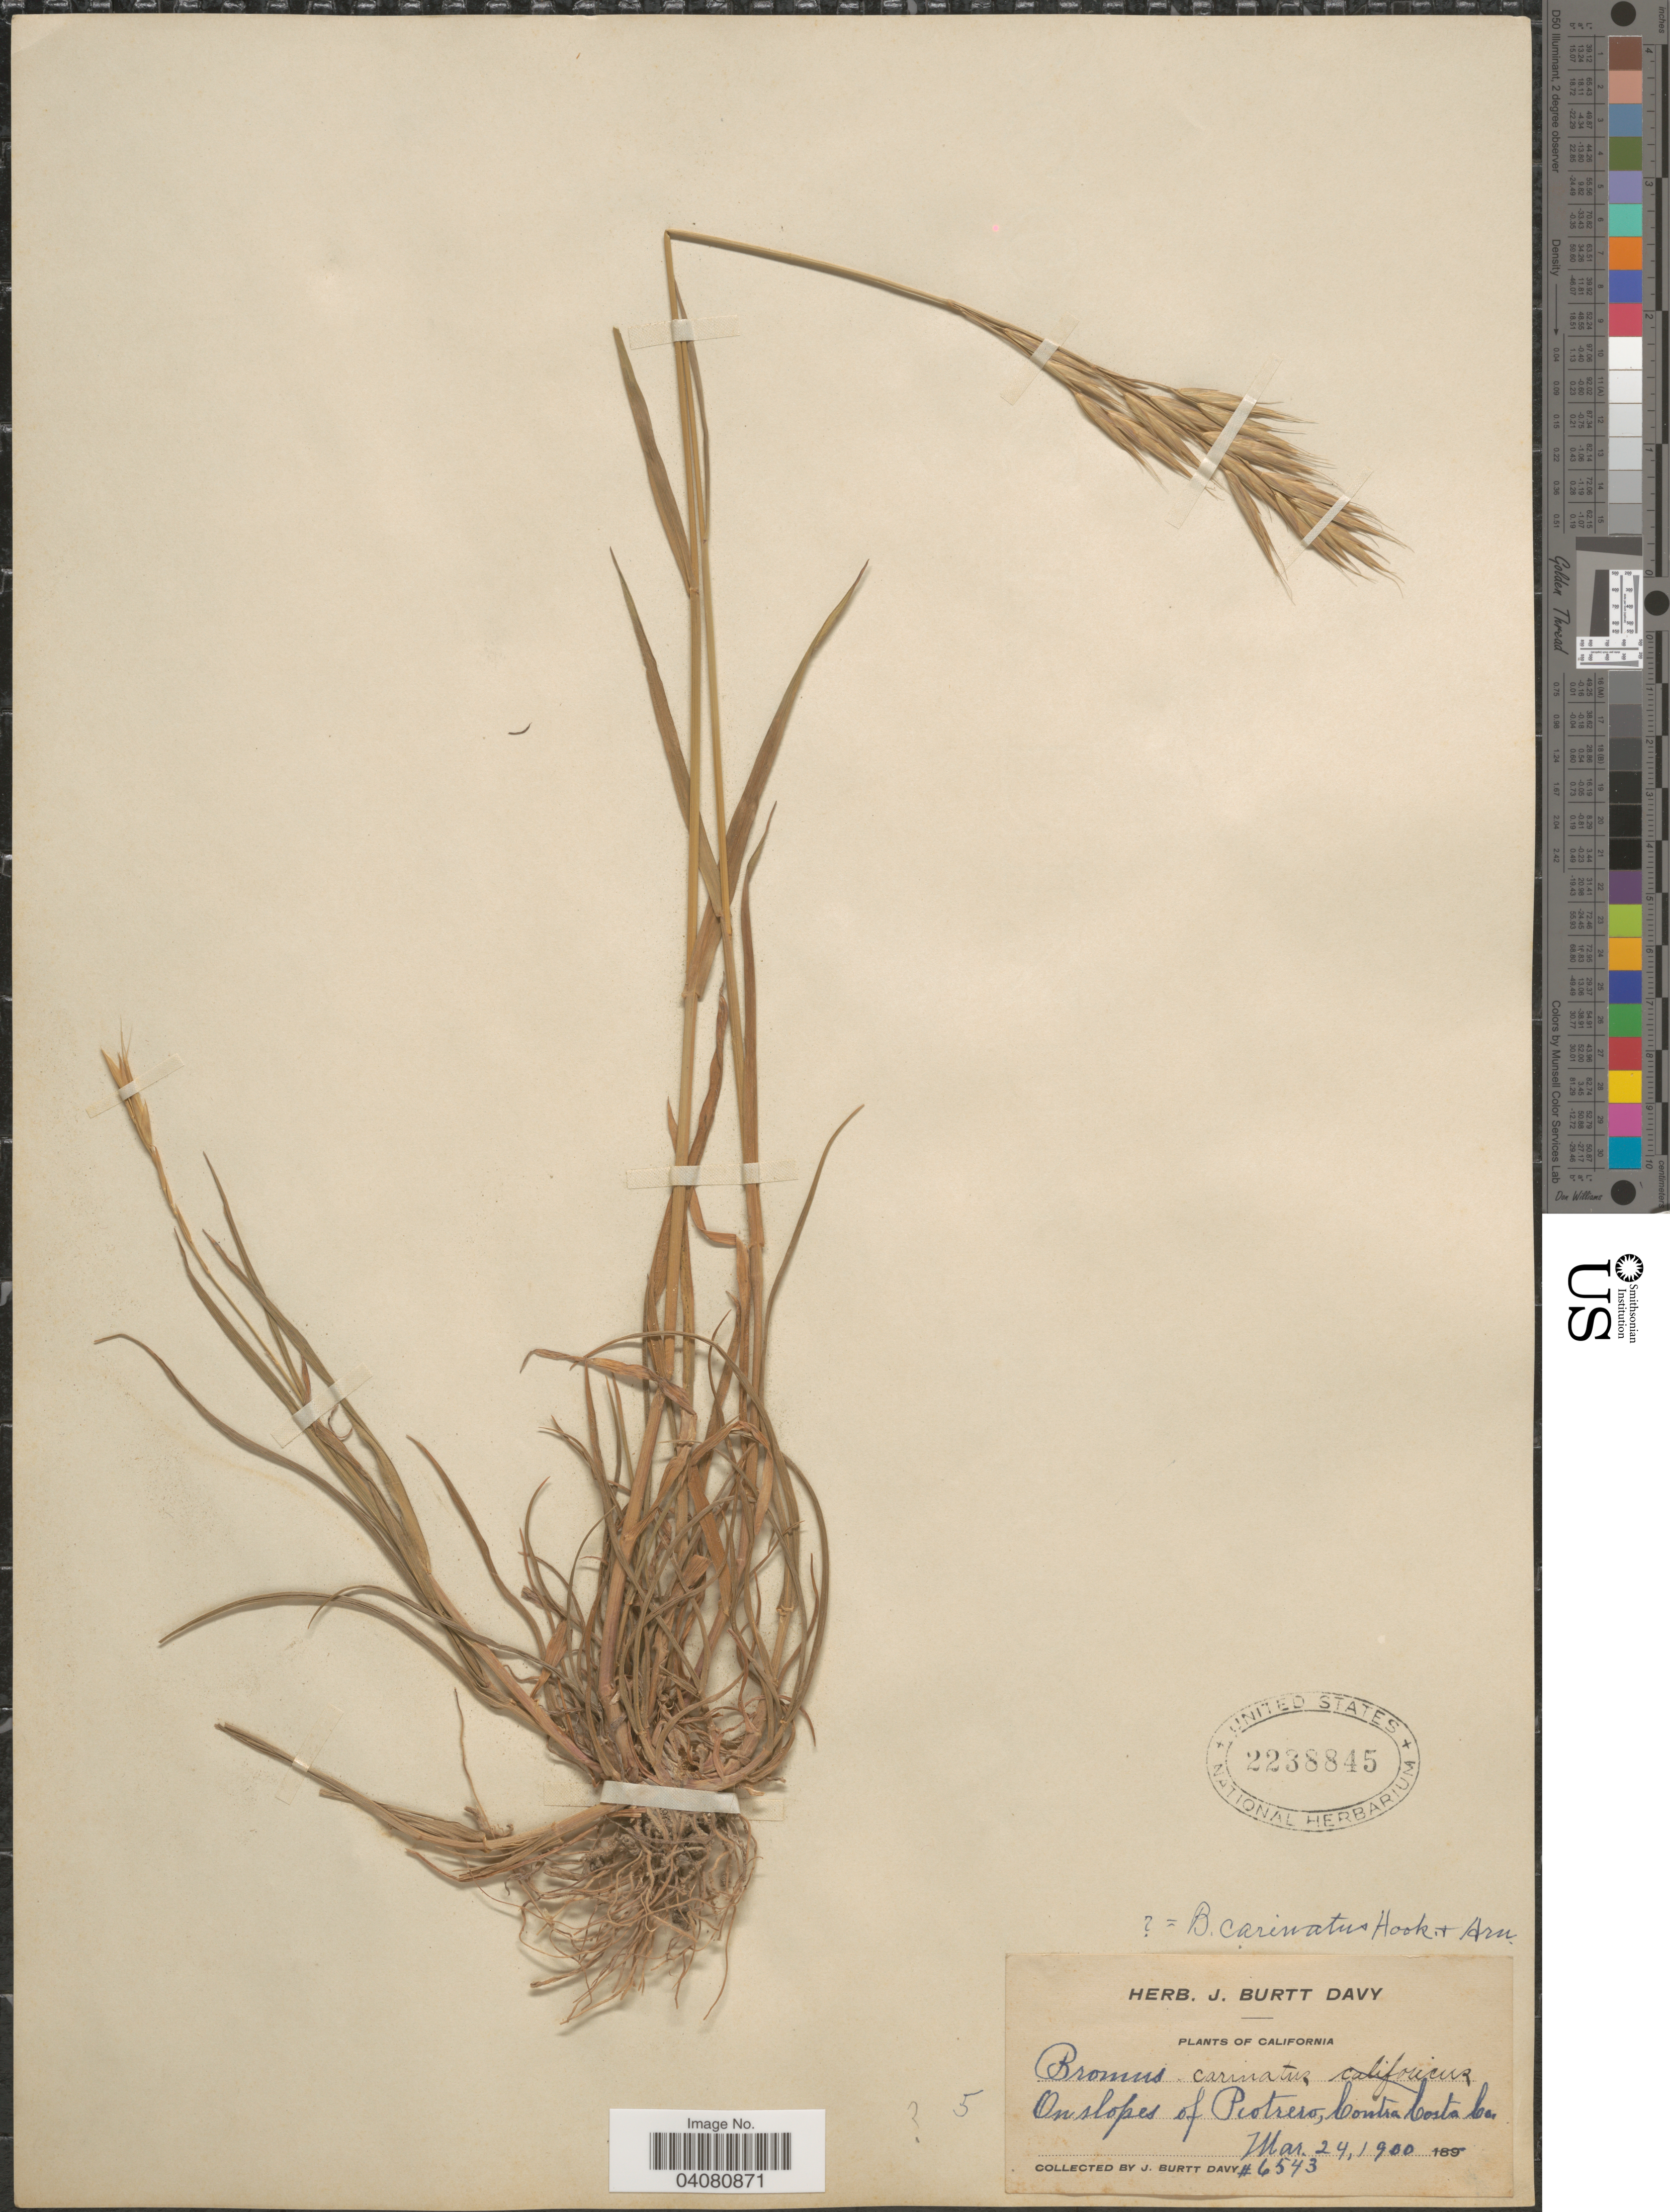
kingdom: Plantae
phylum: Tracheophyta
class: Liliopsida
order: Poales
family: Poaceae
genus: Bromus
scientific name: Bromus carinatus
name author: Hook. & Arn.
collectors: J. Burtt Davy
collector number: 6543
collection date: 1900-03-24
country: United States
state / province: California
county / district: Contra Costa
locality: On slopes of Potrero, Contra Costa Co.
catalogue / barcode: US 2238845